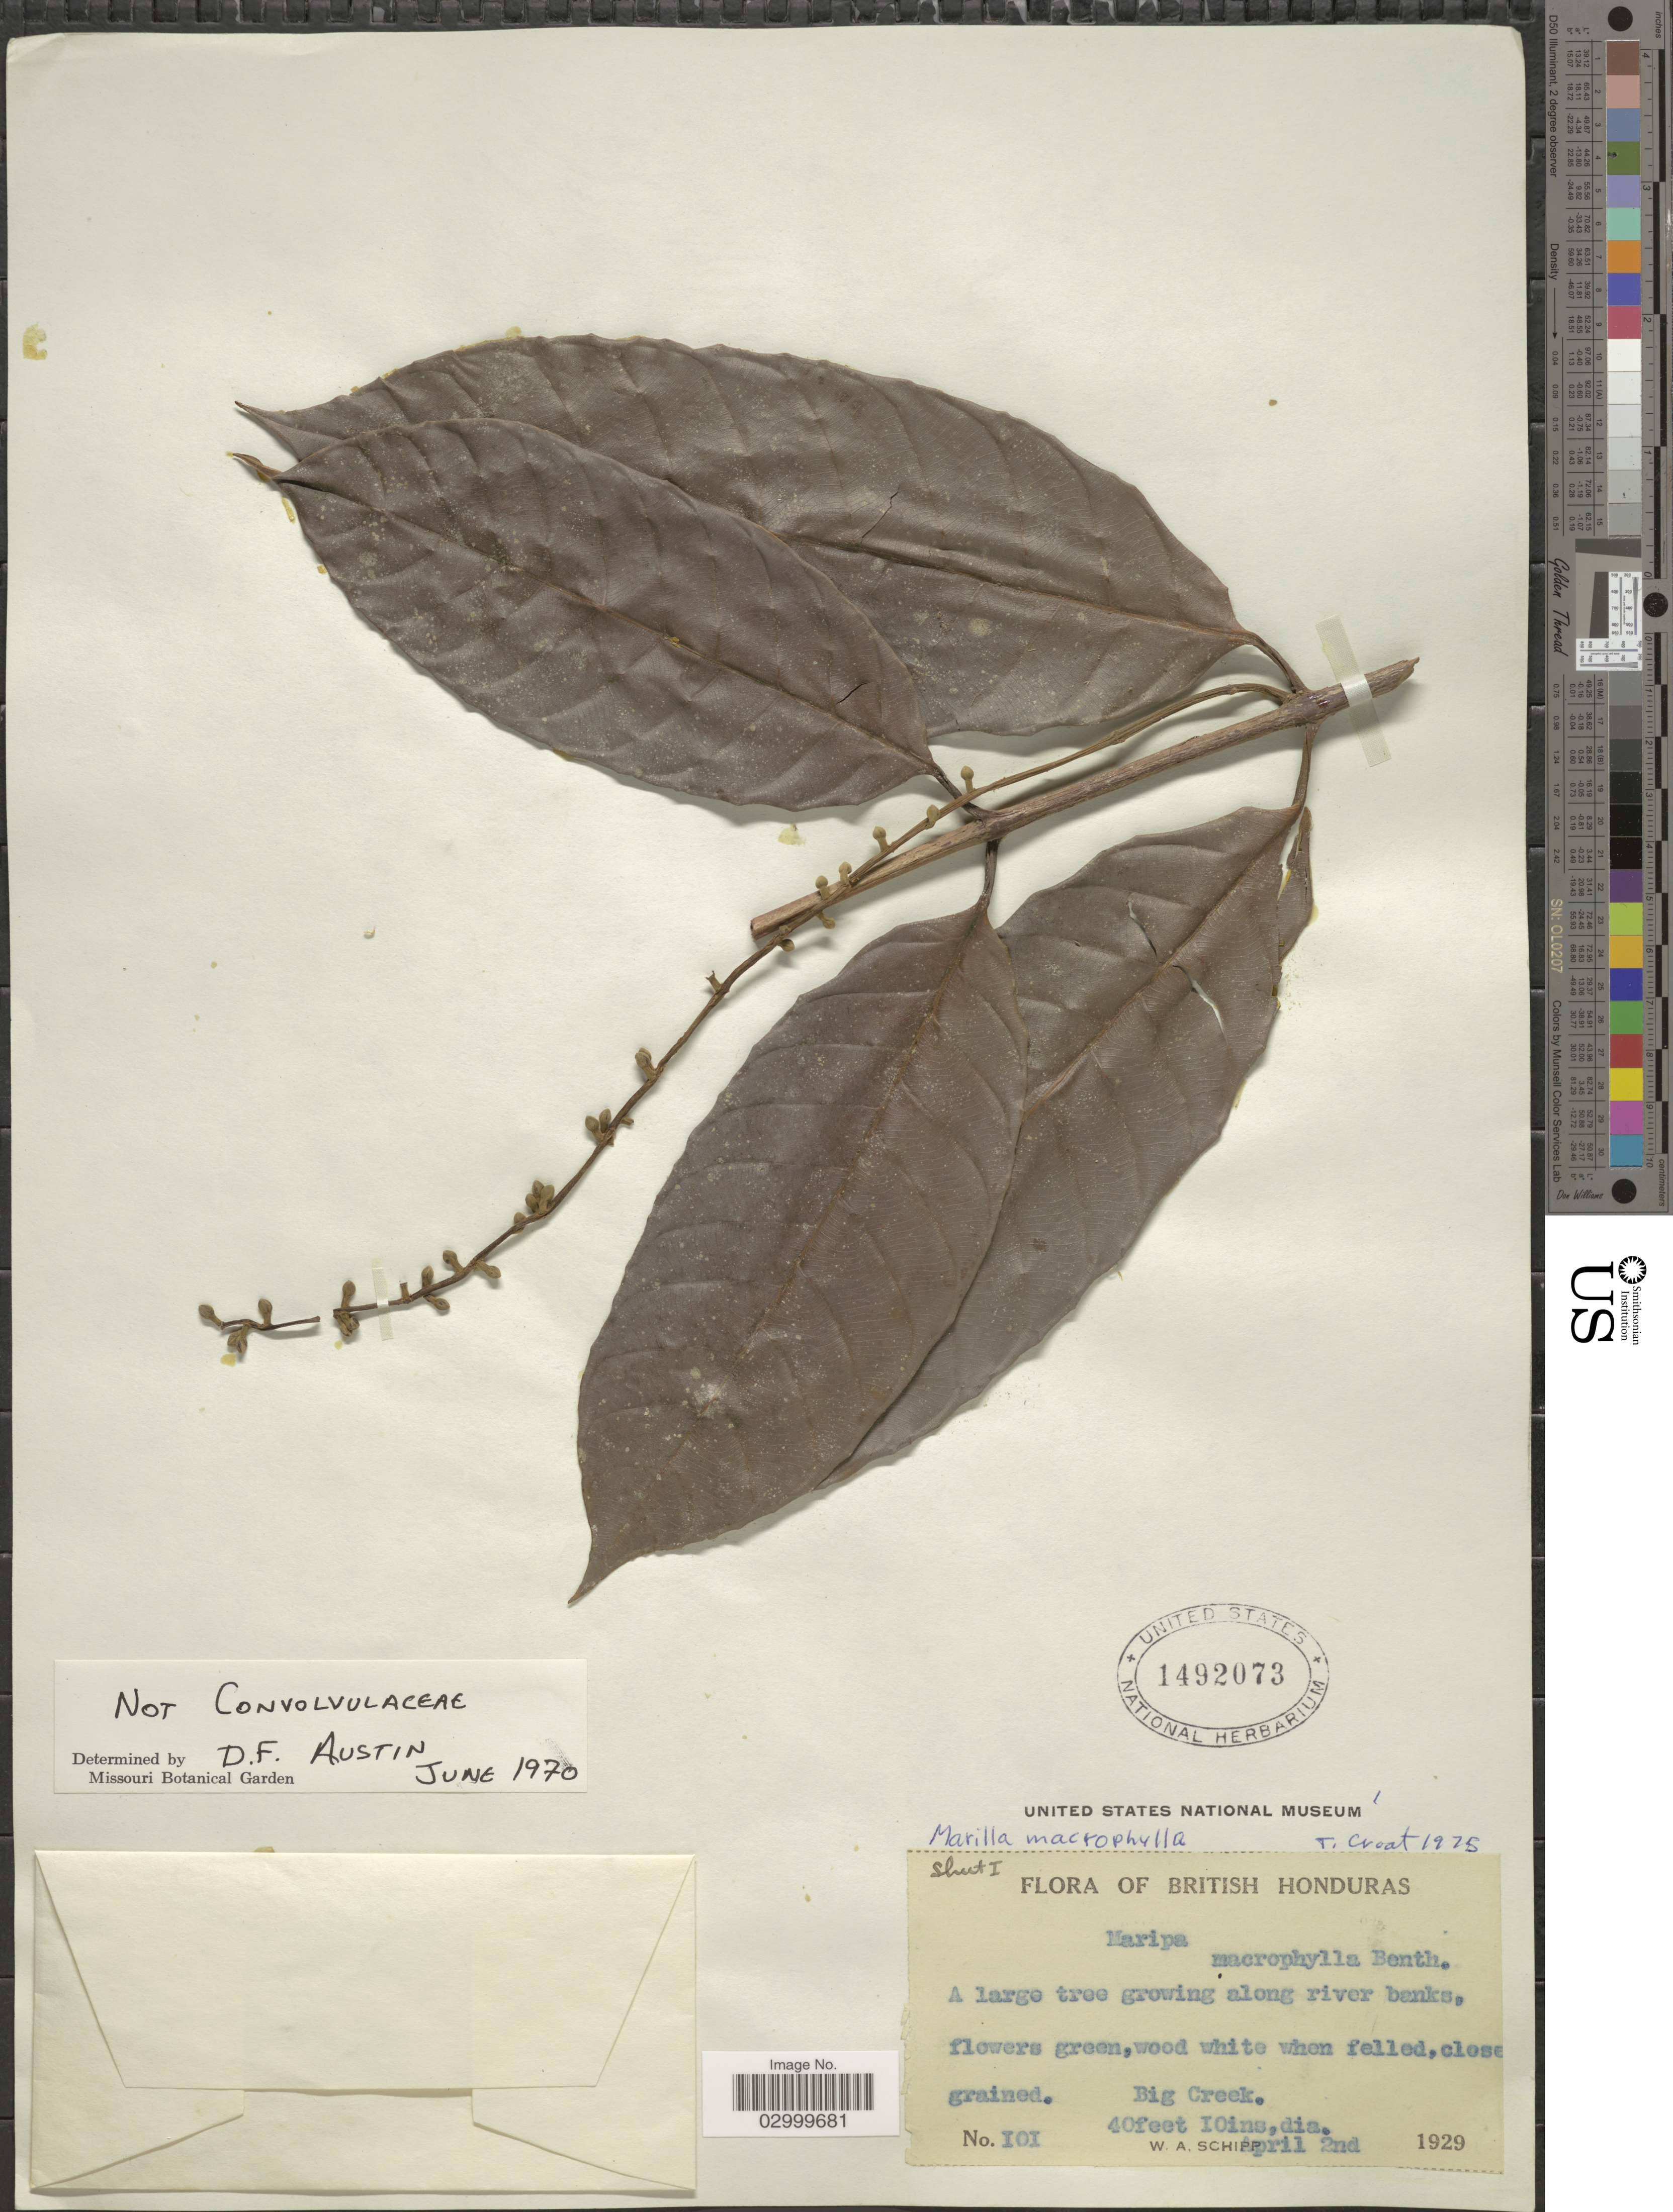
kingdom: Plantae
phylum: Tracheophyta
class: Magnoliopsida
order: Malpighiales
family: Calophyllaceae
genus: Marila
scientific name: Marila laxiflora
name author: Rusby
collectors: W. Schipp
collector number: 101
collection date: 1929-04-02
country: Belize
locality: British Honduras, Maripa, Big Creek.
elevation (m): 12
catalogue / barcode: US 1492073